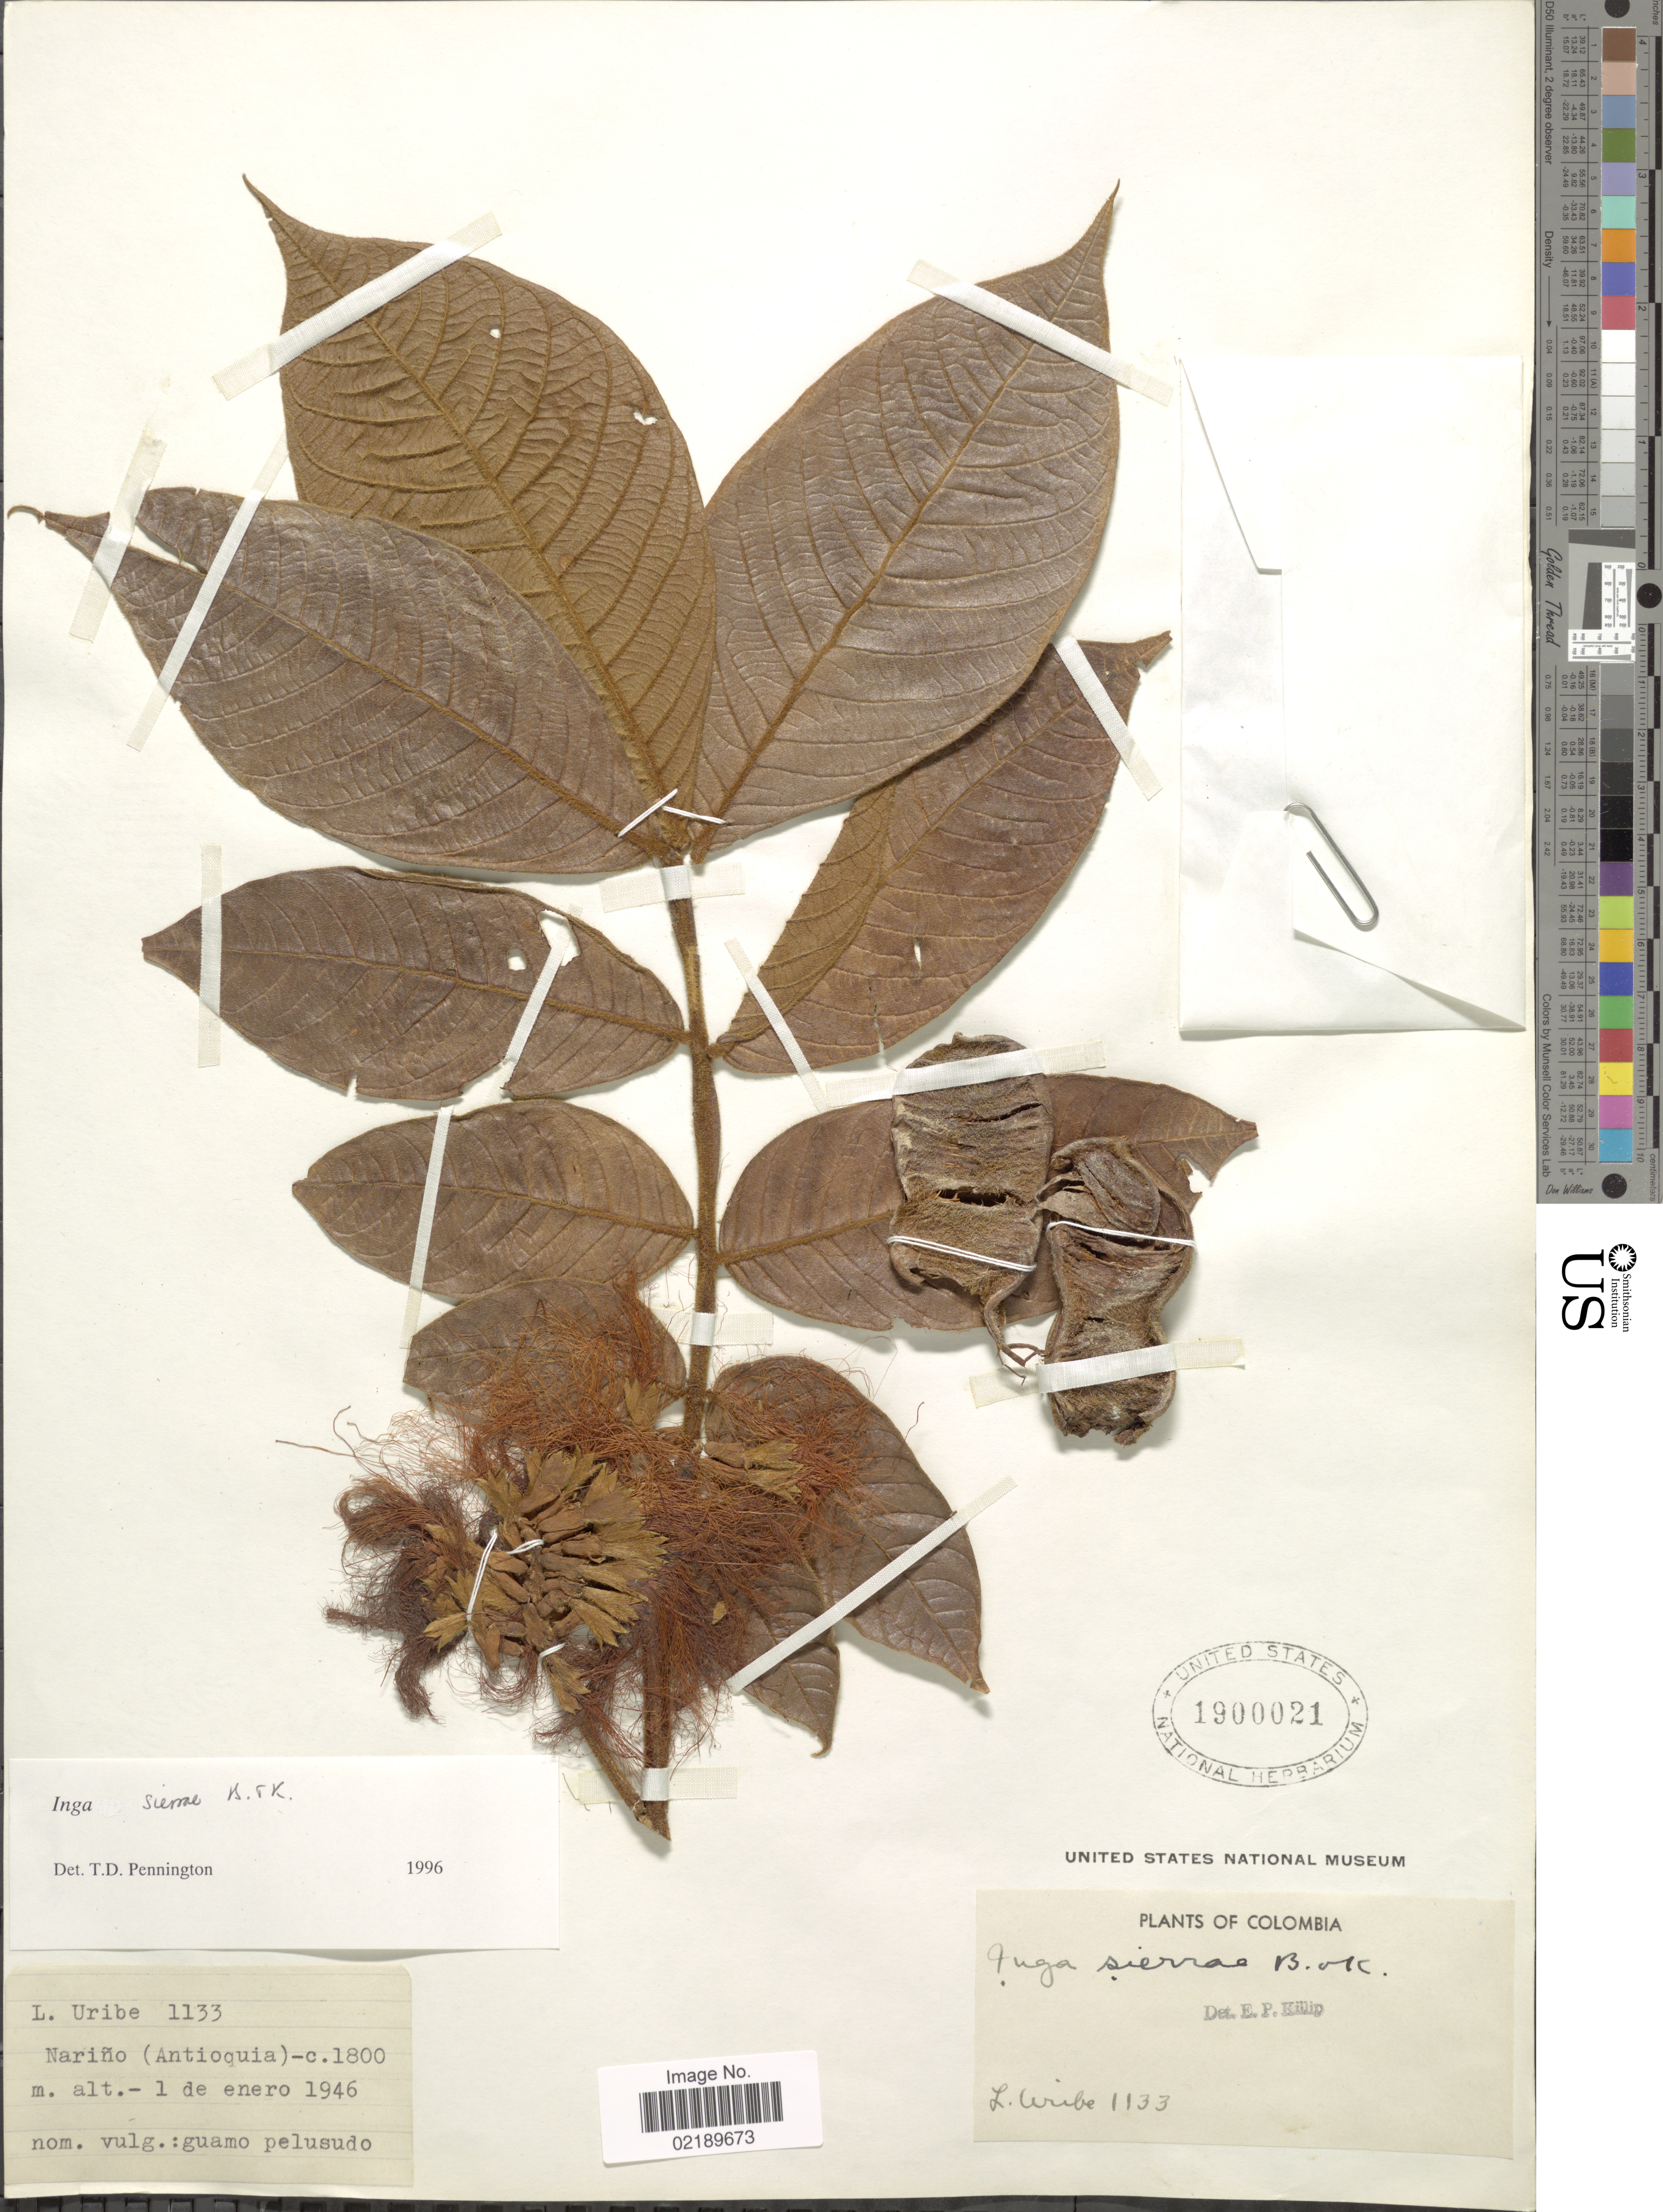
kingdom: Plantae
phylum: Tracheophyta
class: Magnoliopsida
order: Fabales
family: Fabaceae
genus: Inga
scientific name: Inga sierrae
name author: Britton & Killip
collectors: L. Uribe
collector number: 1133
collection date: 1946-01-01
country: Colombia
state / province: Antioquia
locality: Nariño (Antioquia)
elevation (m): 1800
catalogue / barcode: US 1900021